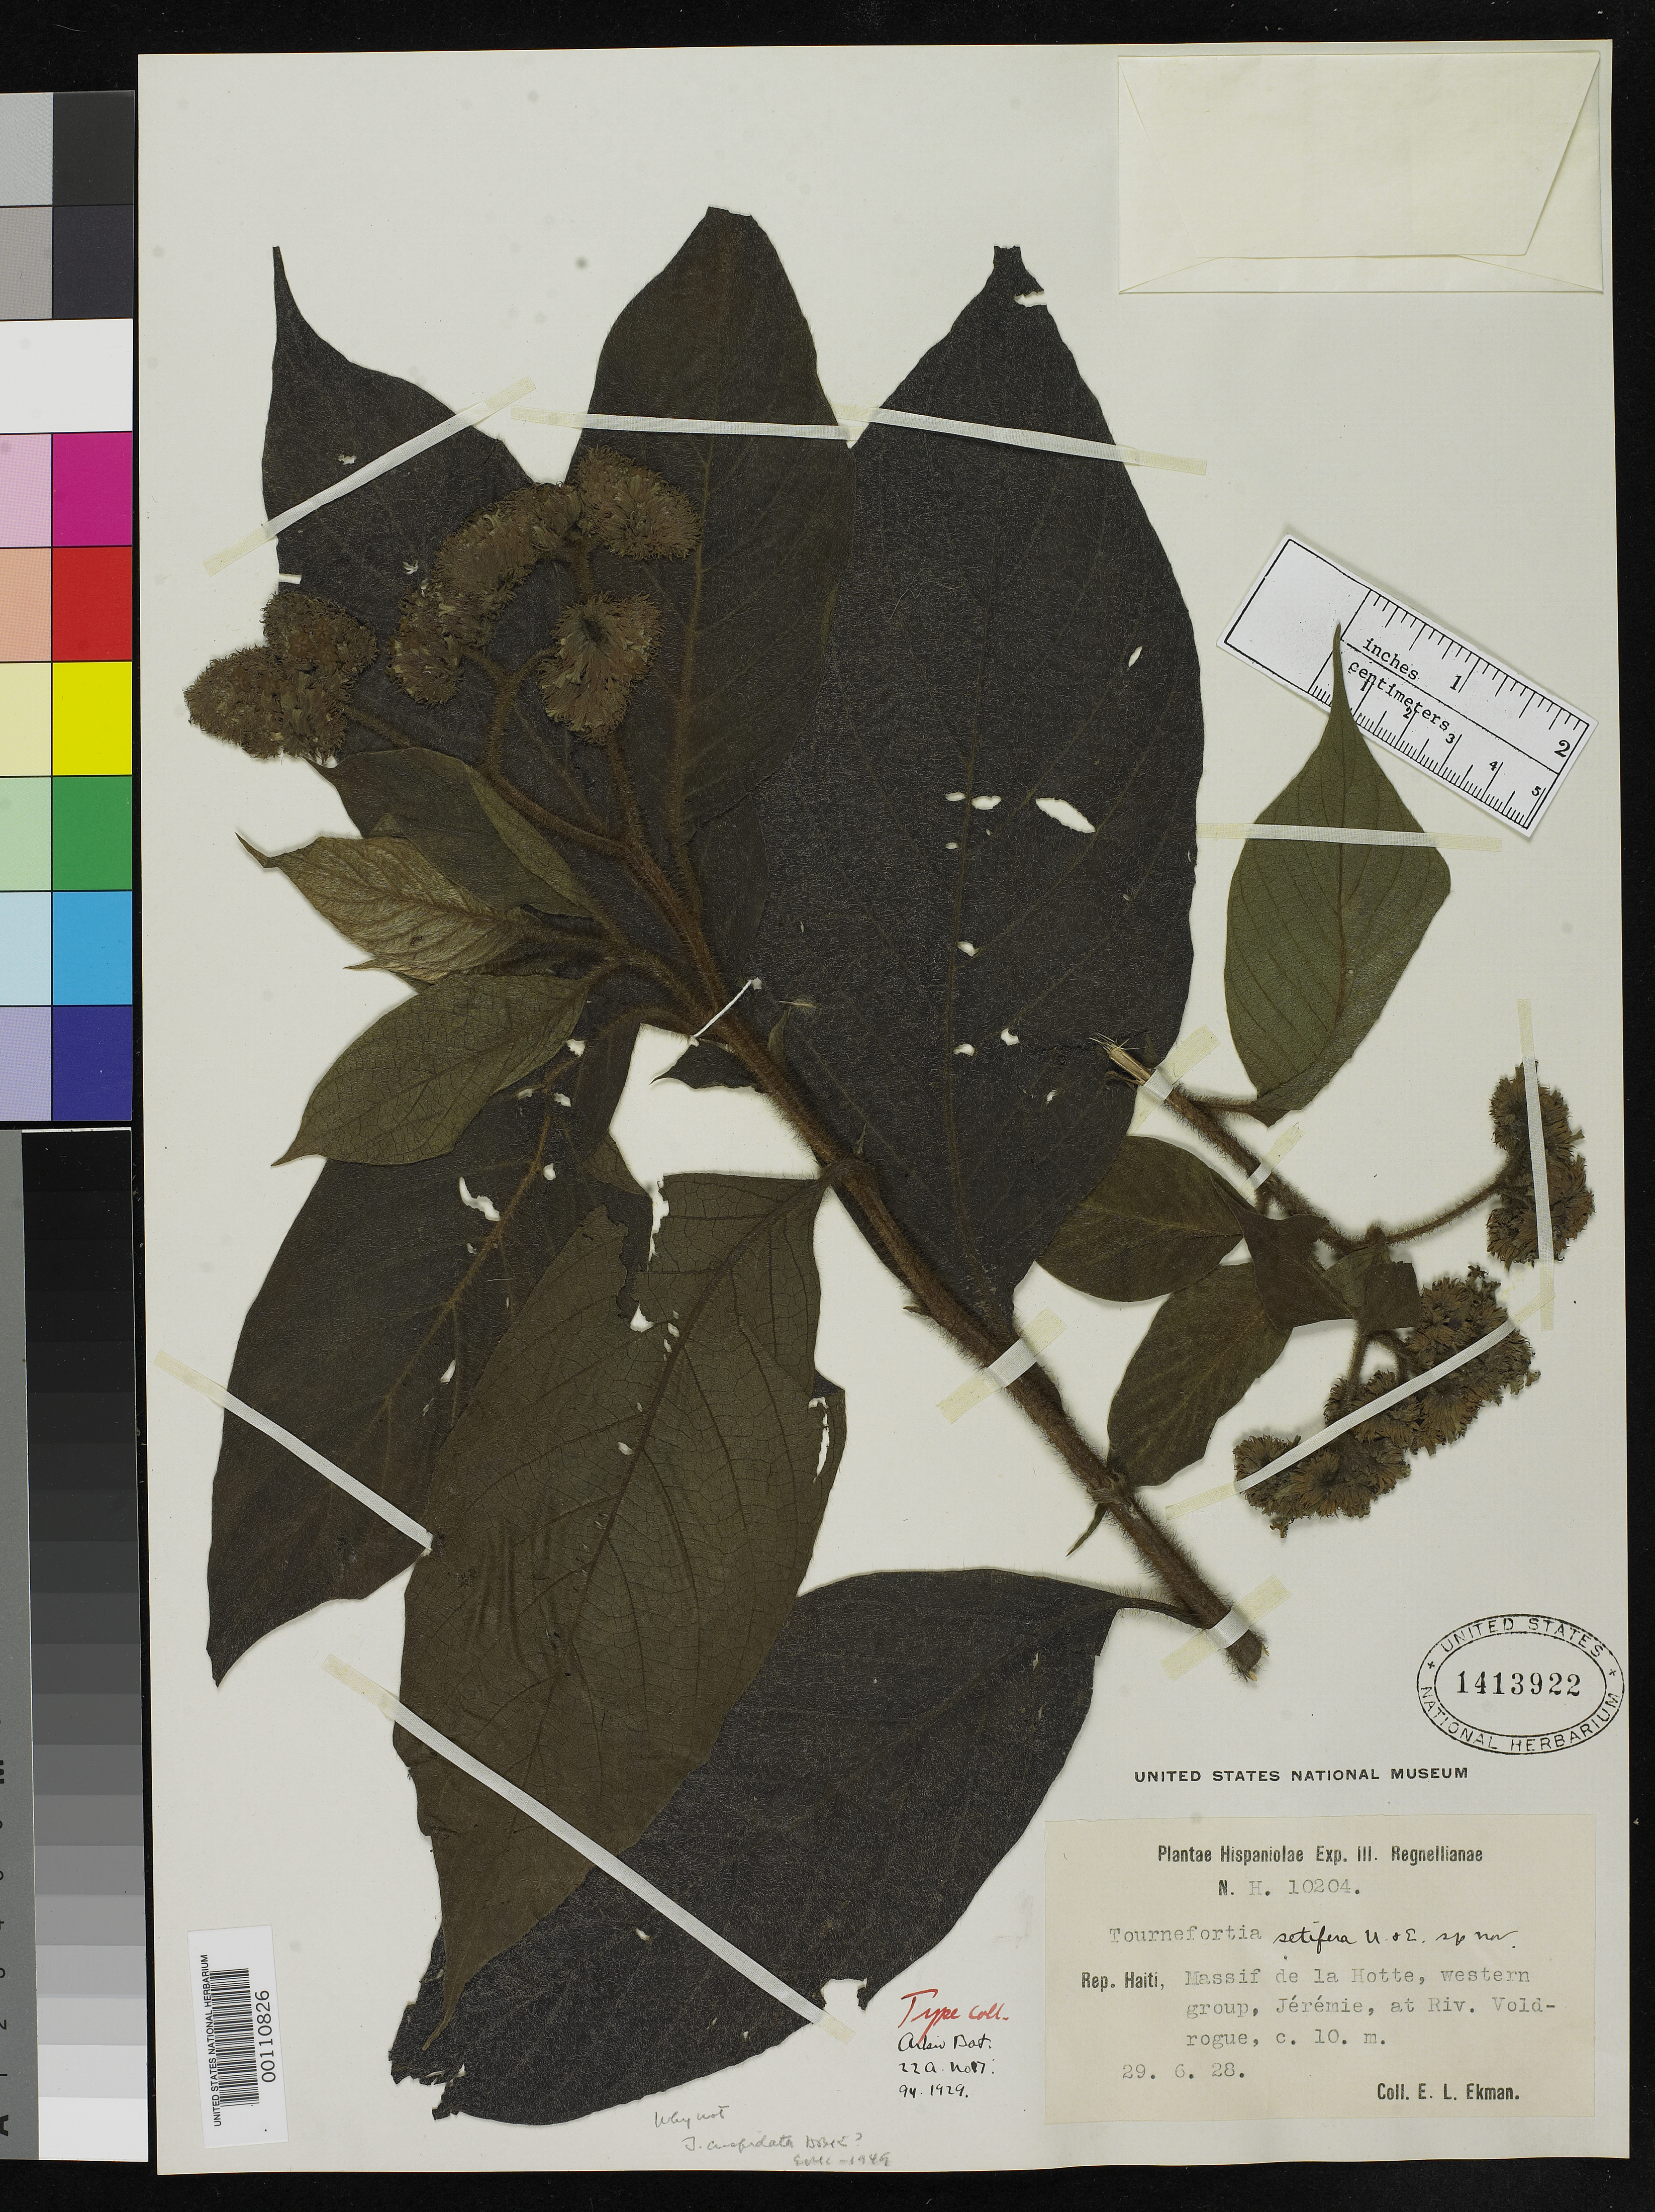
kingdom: Plantae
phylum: Tracheophyta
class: Magnoliopsida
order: Boraginales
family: Heliotropiaceae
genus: Tournefortia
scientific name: Tournefortia setifera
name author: Urb. & Ekman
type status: Isotype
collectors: E. L. Ekman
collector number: H 10204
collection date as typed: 29 Jun 1928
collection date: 1928-06-29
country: Haiti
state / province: Sud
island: Hispaniola Island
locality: Jeremie, at River Voldrogue, massif de La Hotte.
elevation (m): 10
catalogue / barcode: US 1413922